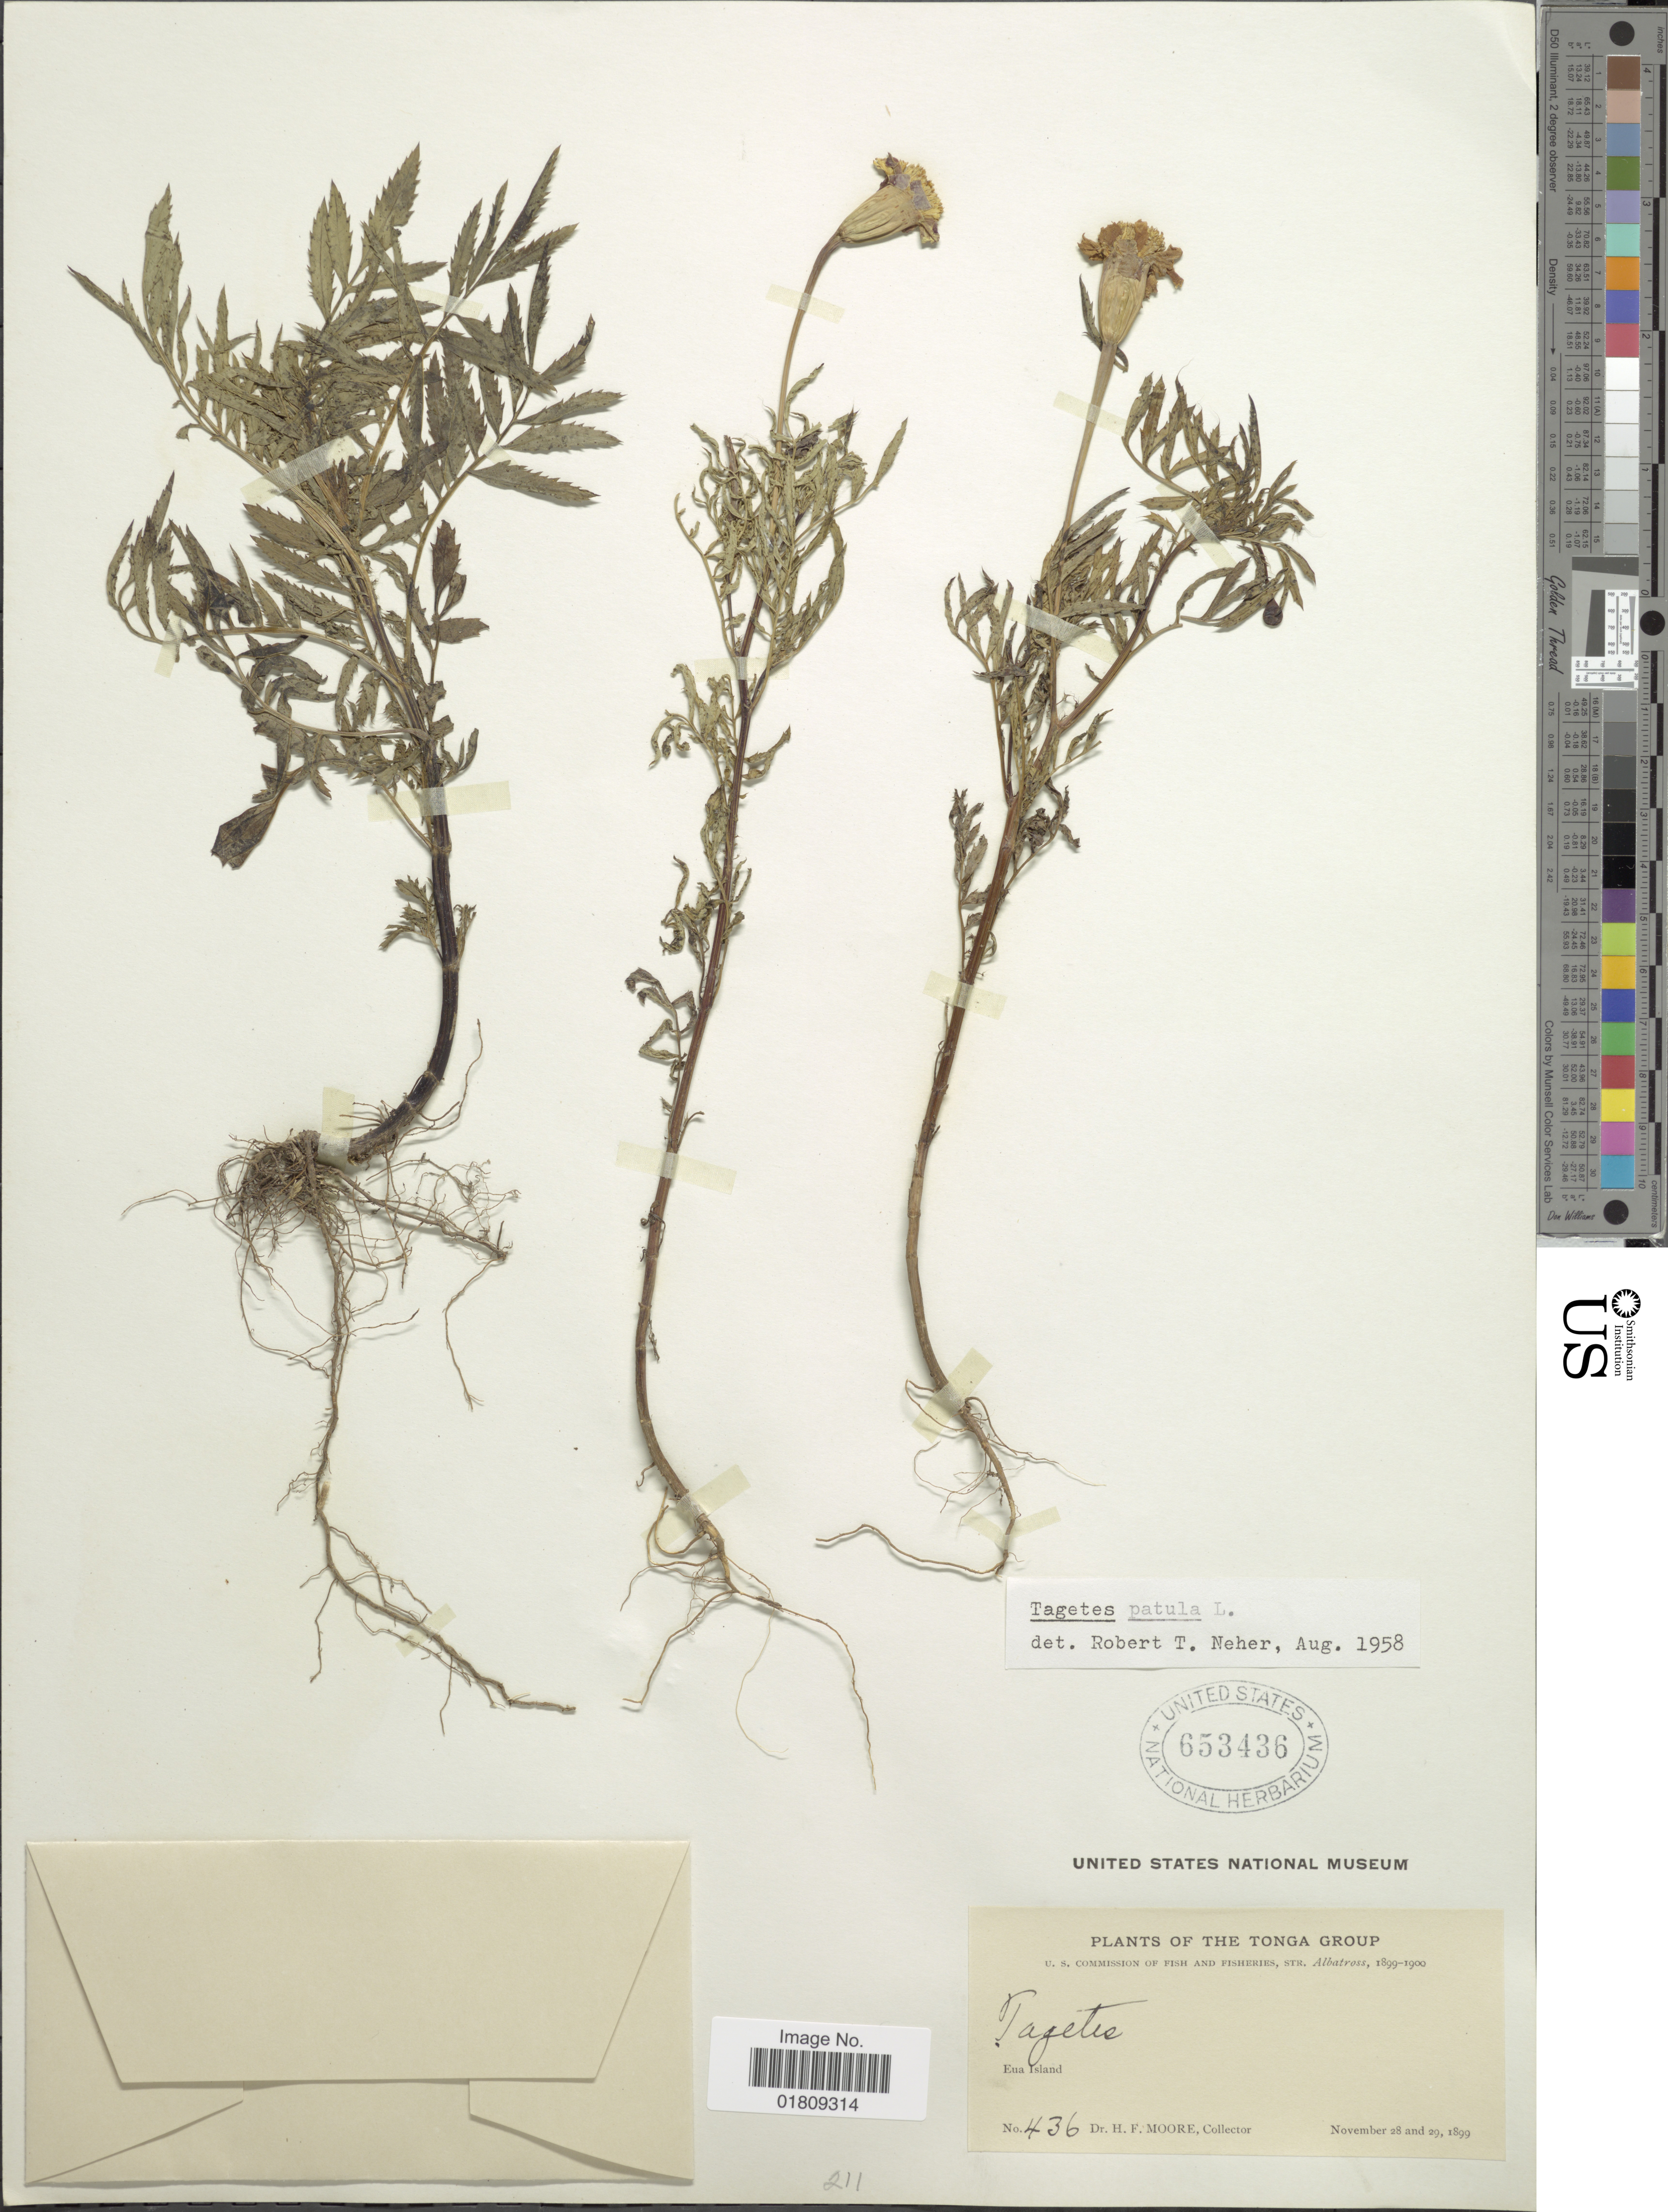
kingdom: Plantae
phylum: Tracheophyta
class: Magnoliopsida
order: Asterales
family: Asteraceae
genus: Tagetes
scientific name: Tagetes erecta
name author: L.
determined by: Wagner, W. L., (BOT), Smithsonian Institution - National Museum of Natural History (UNITED STATES)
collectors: H. F. Moore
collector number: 436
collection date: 1899-11-28/1899-11-29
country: Tonga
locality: The Tonga Group, Eua Island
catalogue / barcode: US 653436